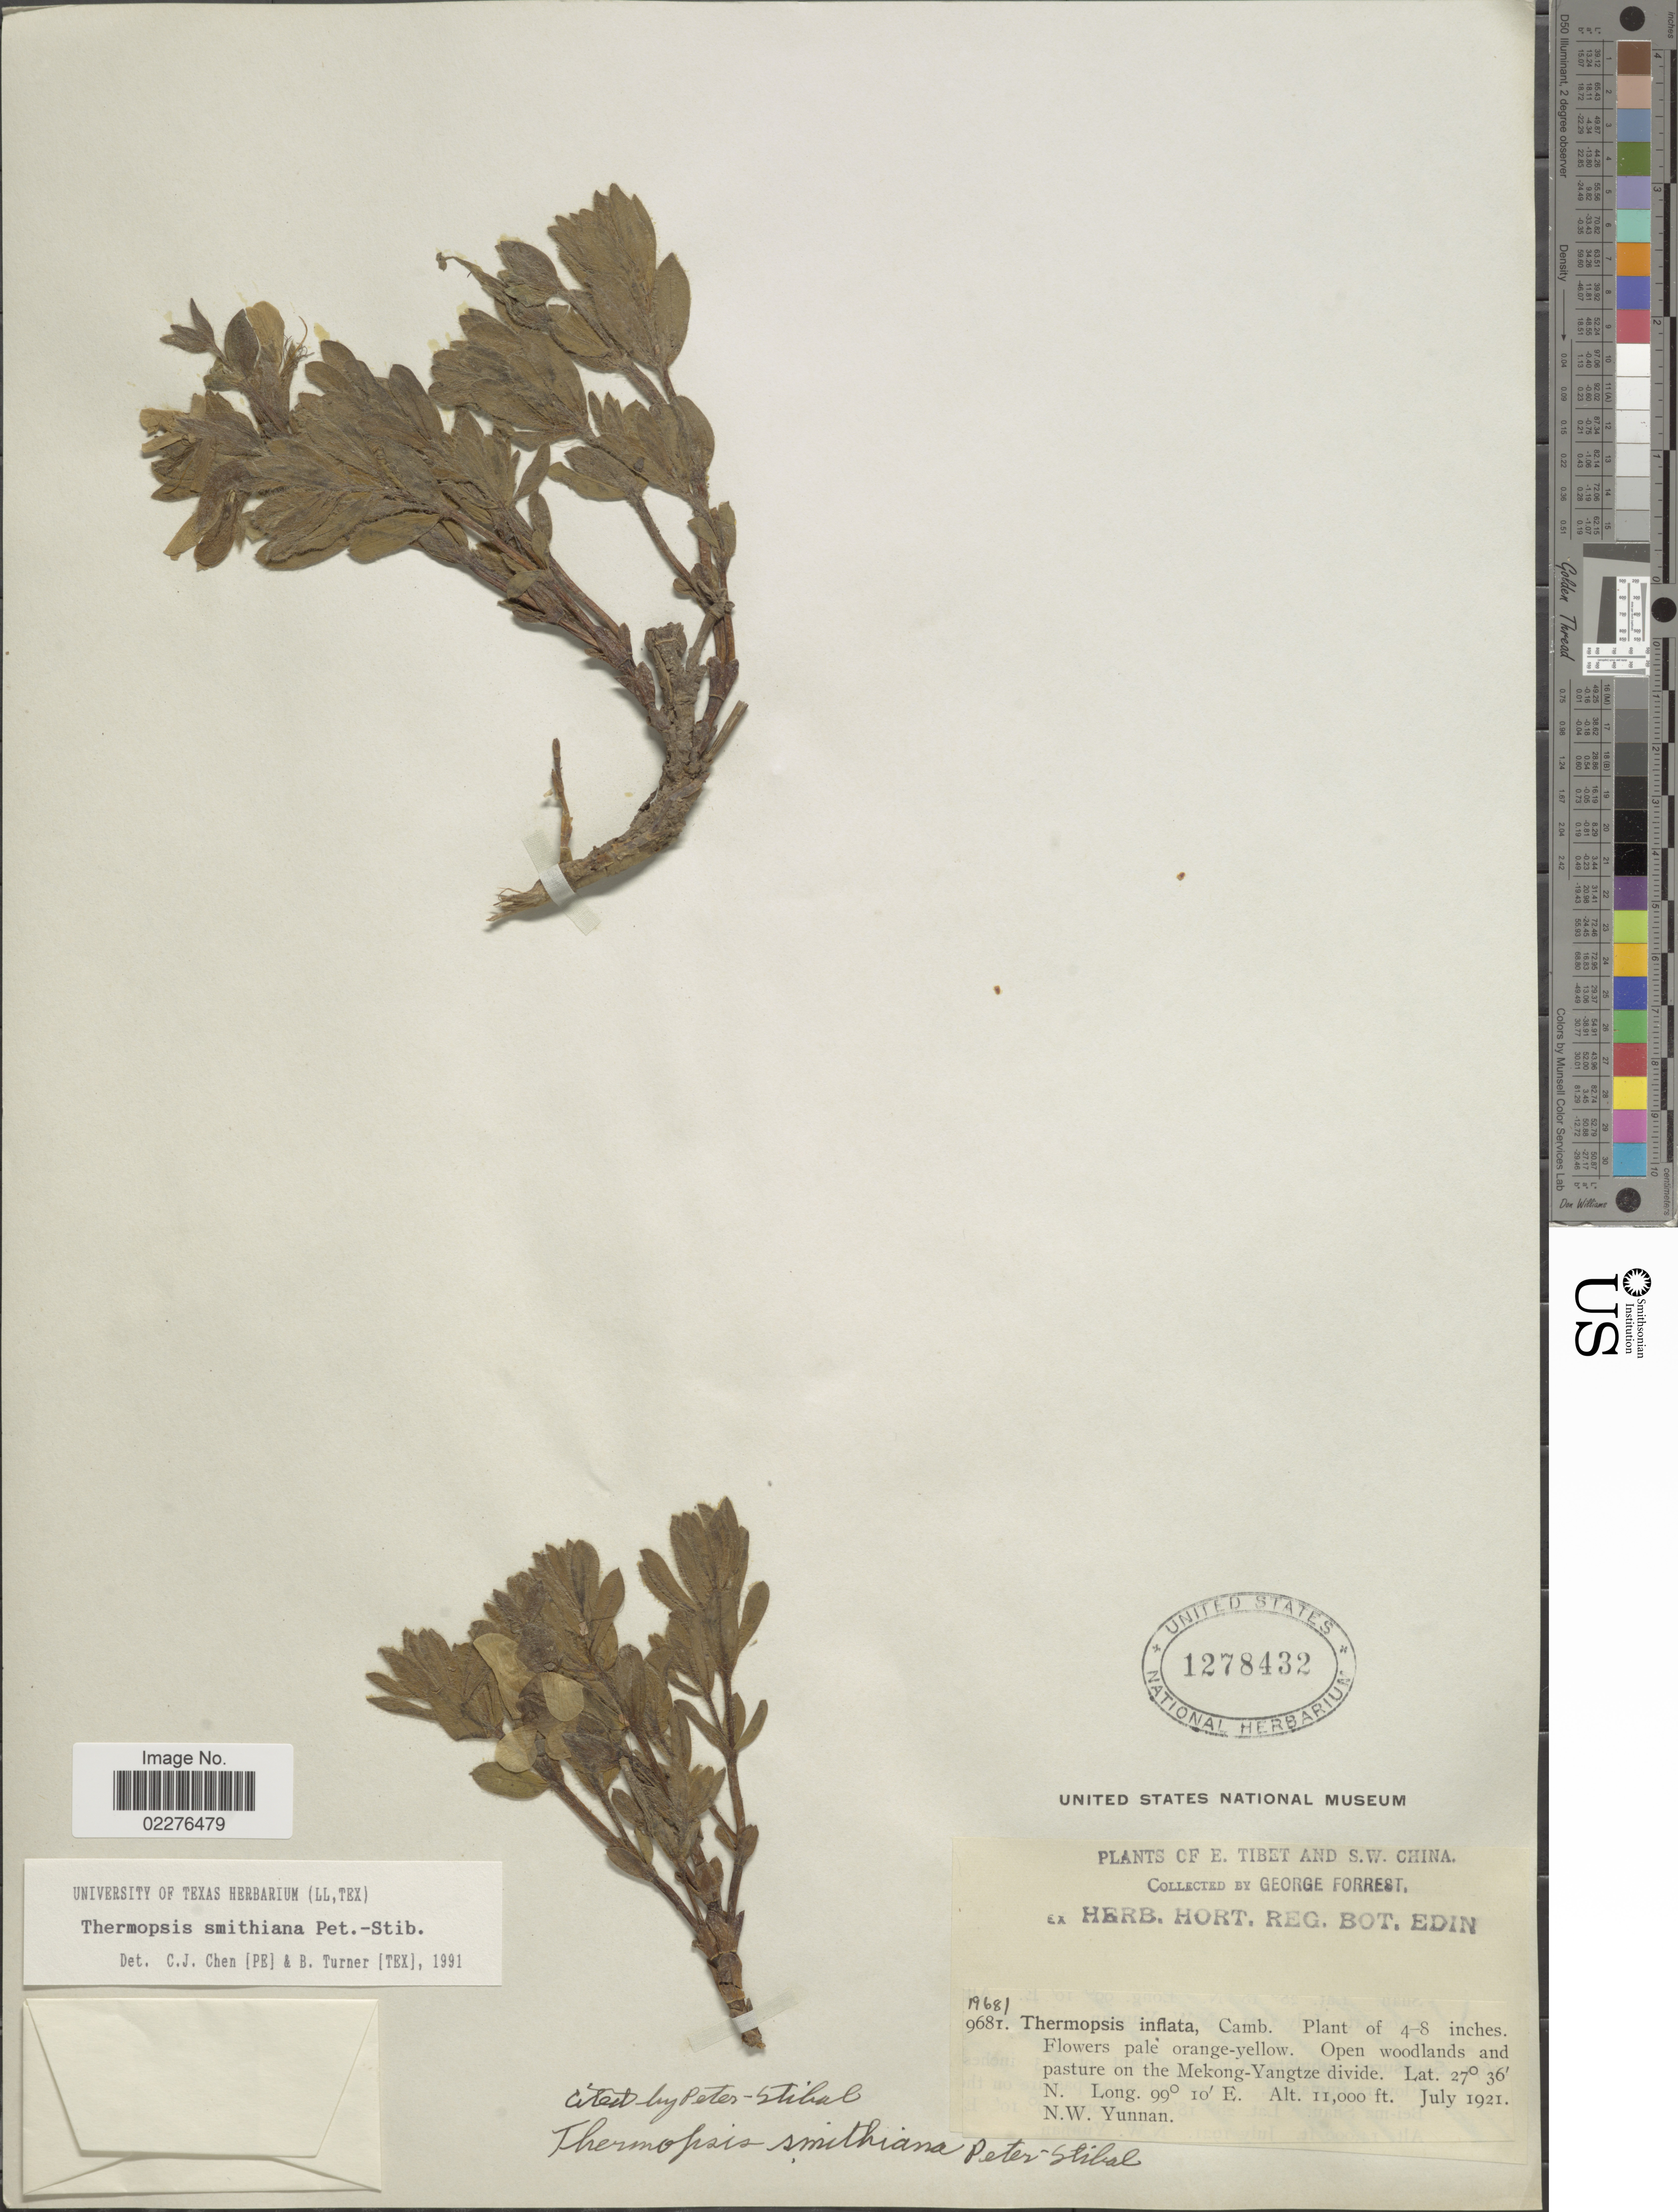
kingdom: Plantae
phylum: Tracheophyta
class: Magnoliopsida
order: Fabales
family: Fabaceae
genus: Thermopsis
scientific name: Thermopsis smithiana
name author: E. Peter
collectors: G. Forrest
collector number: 19681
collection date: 1921-07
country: China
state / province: Yunnan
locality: E. Tibet and S.W. China, Open woodlands and pasture on the Mekong-Yangtze divide, N.W. Yunnan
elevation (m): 3353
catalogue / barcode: US 1278432